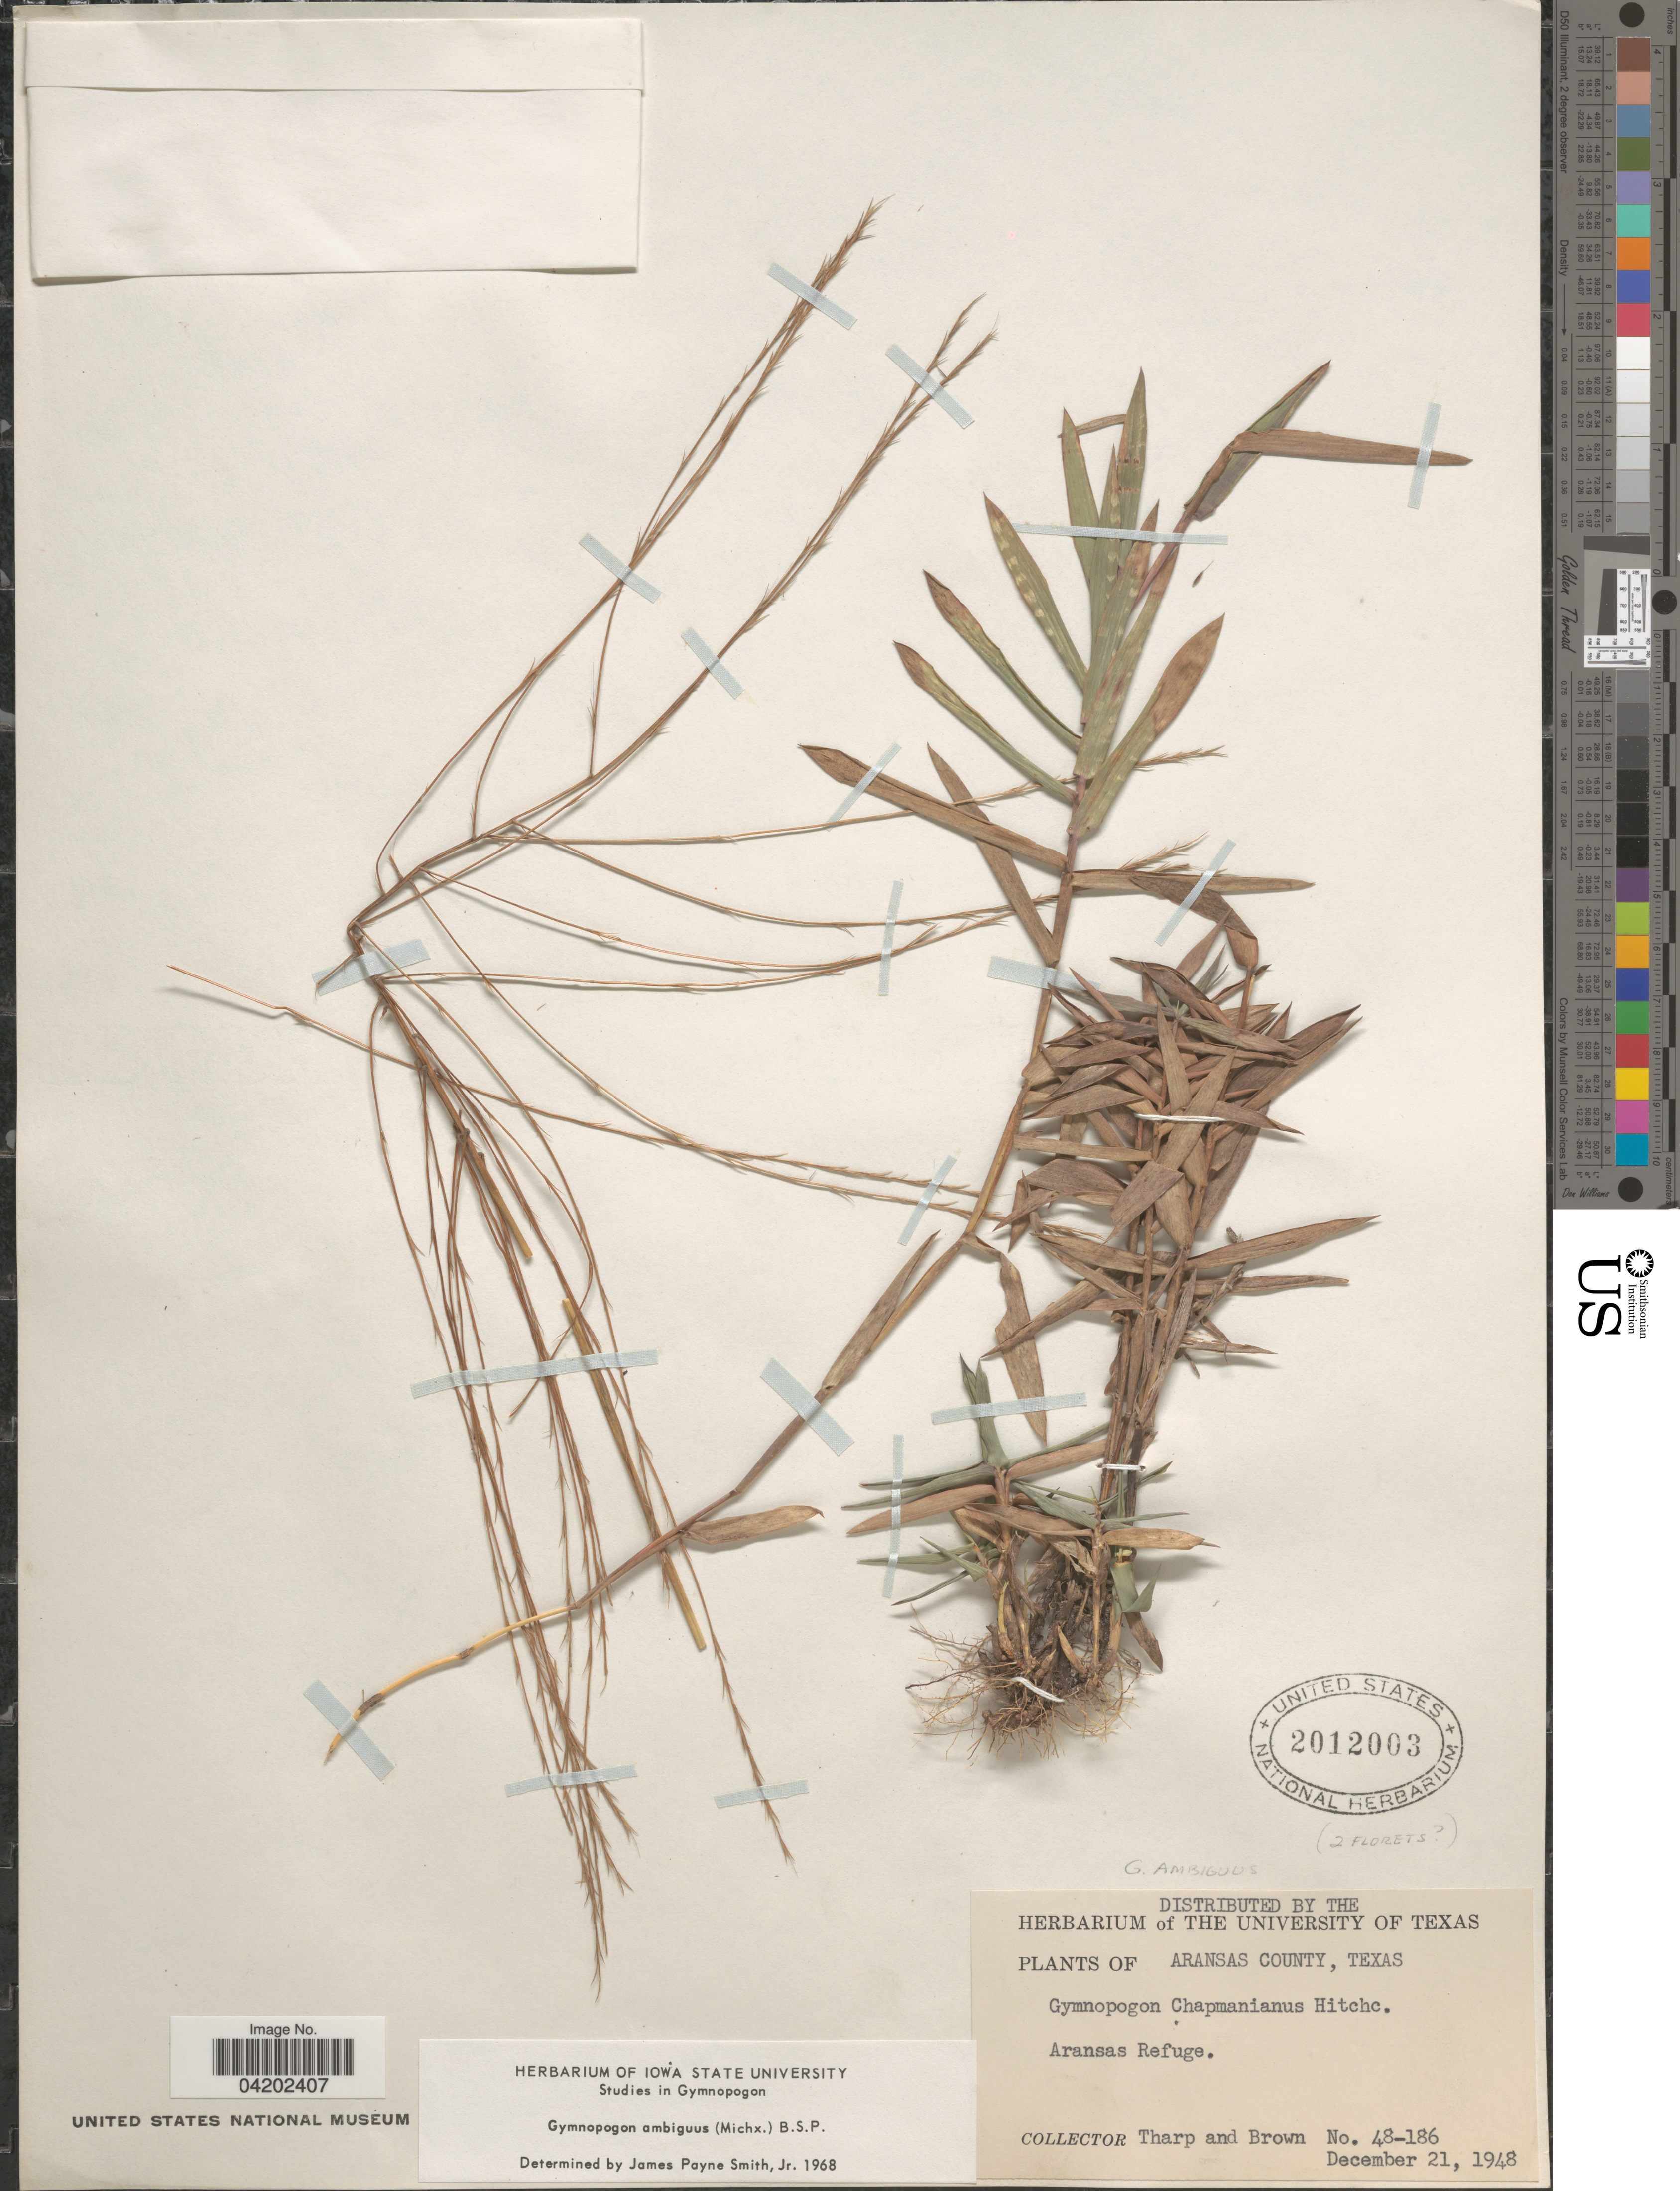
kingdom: Plantae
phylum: Tracheophyta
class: Liliopsida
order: Poales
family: Poaceae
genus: Gymnopogon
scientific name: Gymnopogon ambiguus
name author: (Michx.) Britton, Stearns & Poggenb.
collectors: Tharp, -- & -- Brown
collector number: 48-186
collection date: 1948-12-21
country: United States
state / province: Texas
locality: Aransas County. Aransas Refuge.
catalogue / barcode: US 2012003